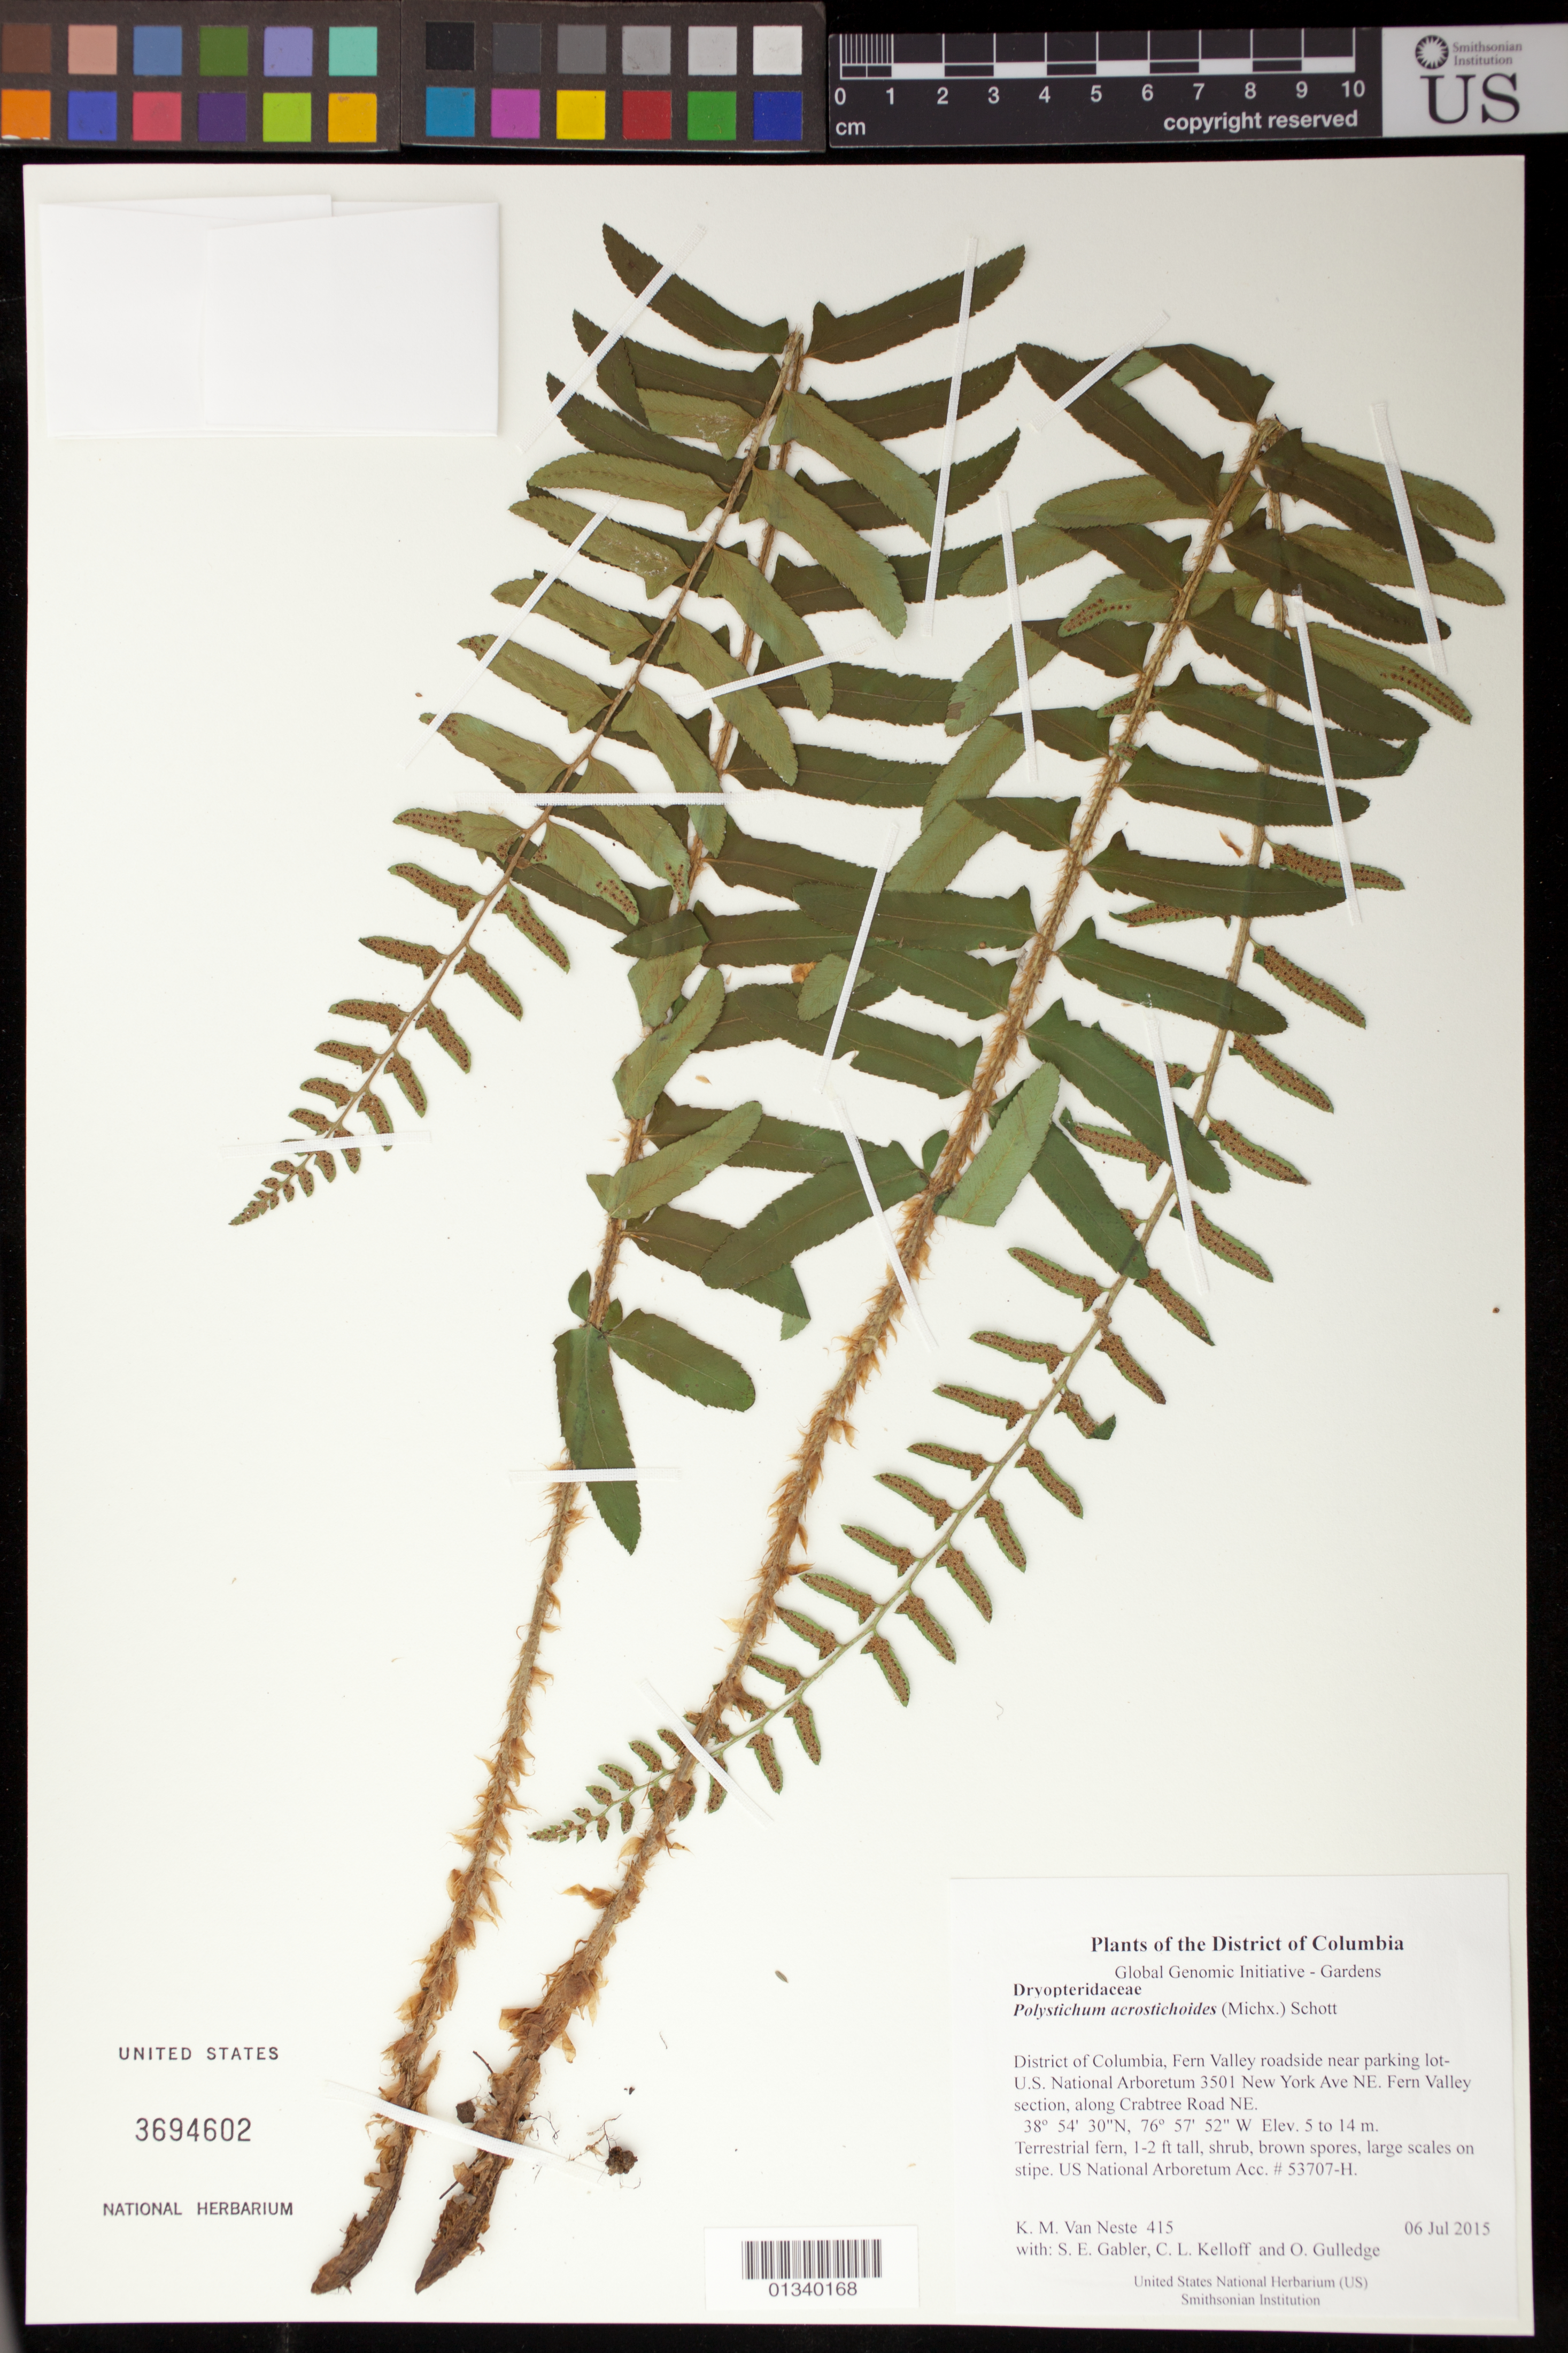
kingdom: Plantae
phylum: Tracheophyta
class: Polypodiopsida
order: Polypodiales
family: Dryopteridaceae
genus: Polystichum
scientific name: Polystichum acrostichoides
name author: (Michx.) Schott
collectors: K. M. Van Neste, S. E. Gabler, C. L. Kelloff & O. Gulledge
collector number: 415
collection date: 2015-07-06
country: United States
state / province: District of Columbia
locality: Fern Valley roadside near parking lot- U.S. National Arboretum 3501 New York Ave NE. Fern Valley section, along Crabtree Road NE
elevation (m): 5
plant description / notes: Polystichum acrostichoides NATIONAL ARBORETUM PROVENANCE INFO: ORIGINAL LOCALITY: United States, , ORIGINAL COLLECTORS: McNatt/Burrell USNA ACCESSION: 53707 RECEIVED: Polystichum acrostichoidesplant7/10/1984 PROVENANCE CODE: W FULL PROVENANCE: collected directly from wild; origin known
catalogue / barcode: US 3694602